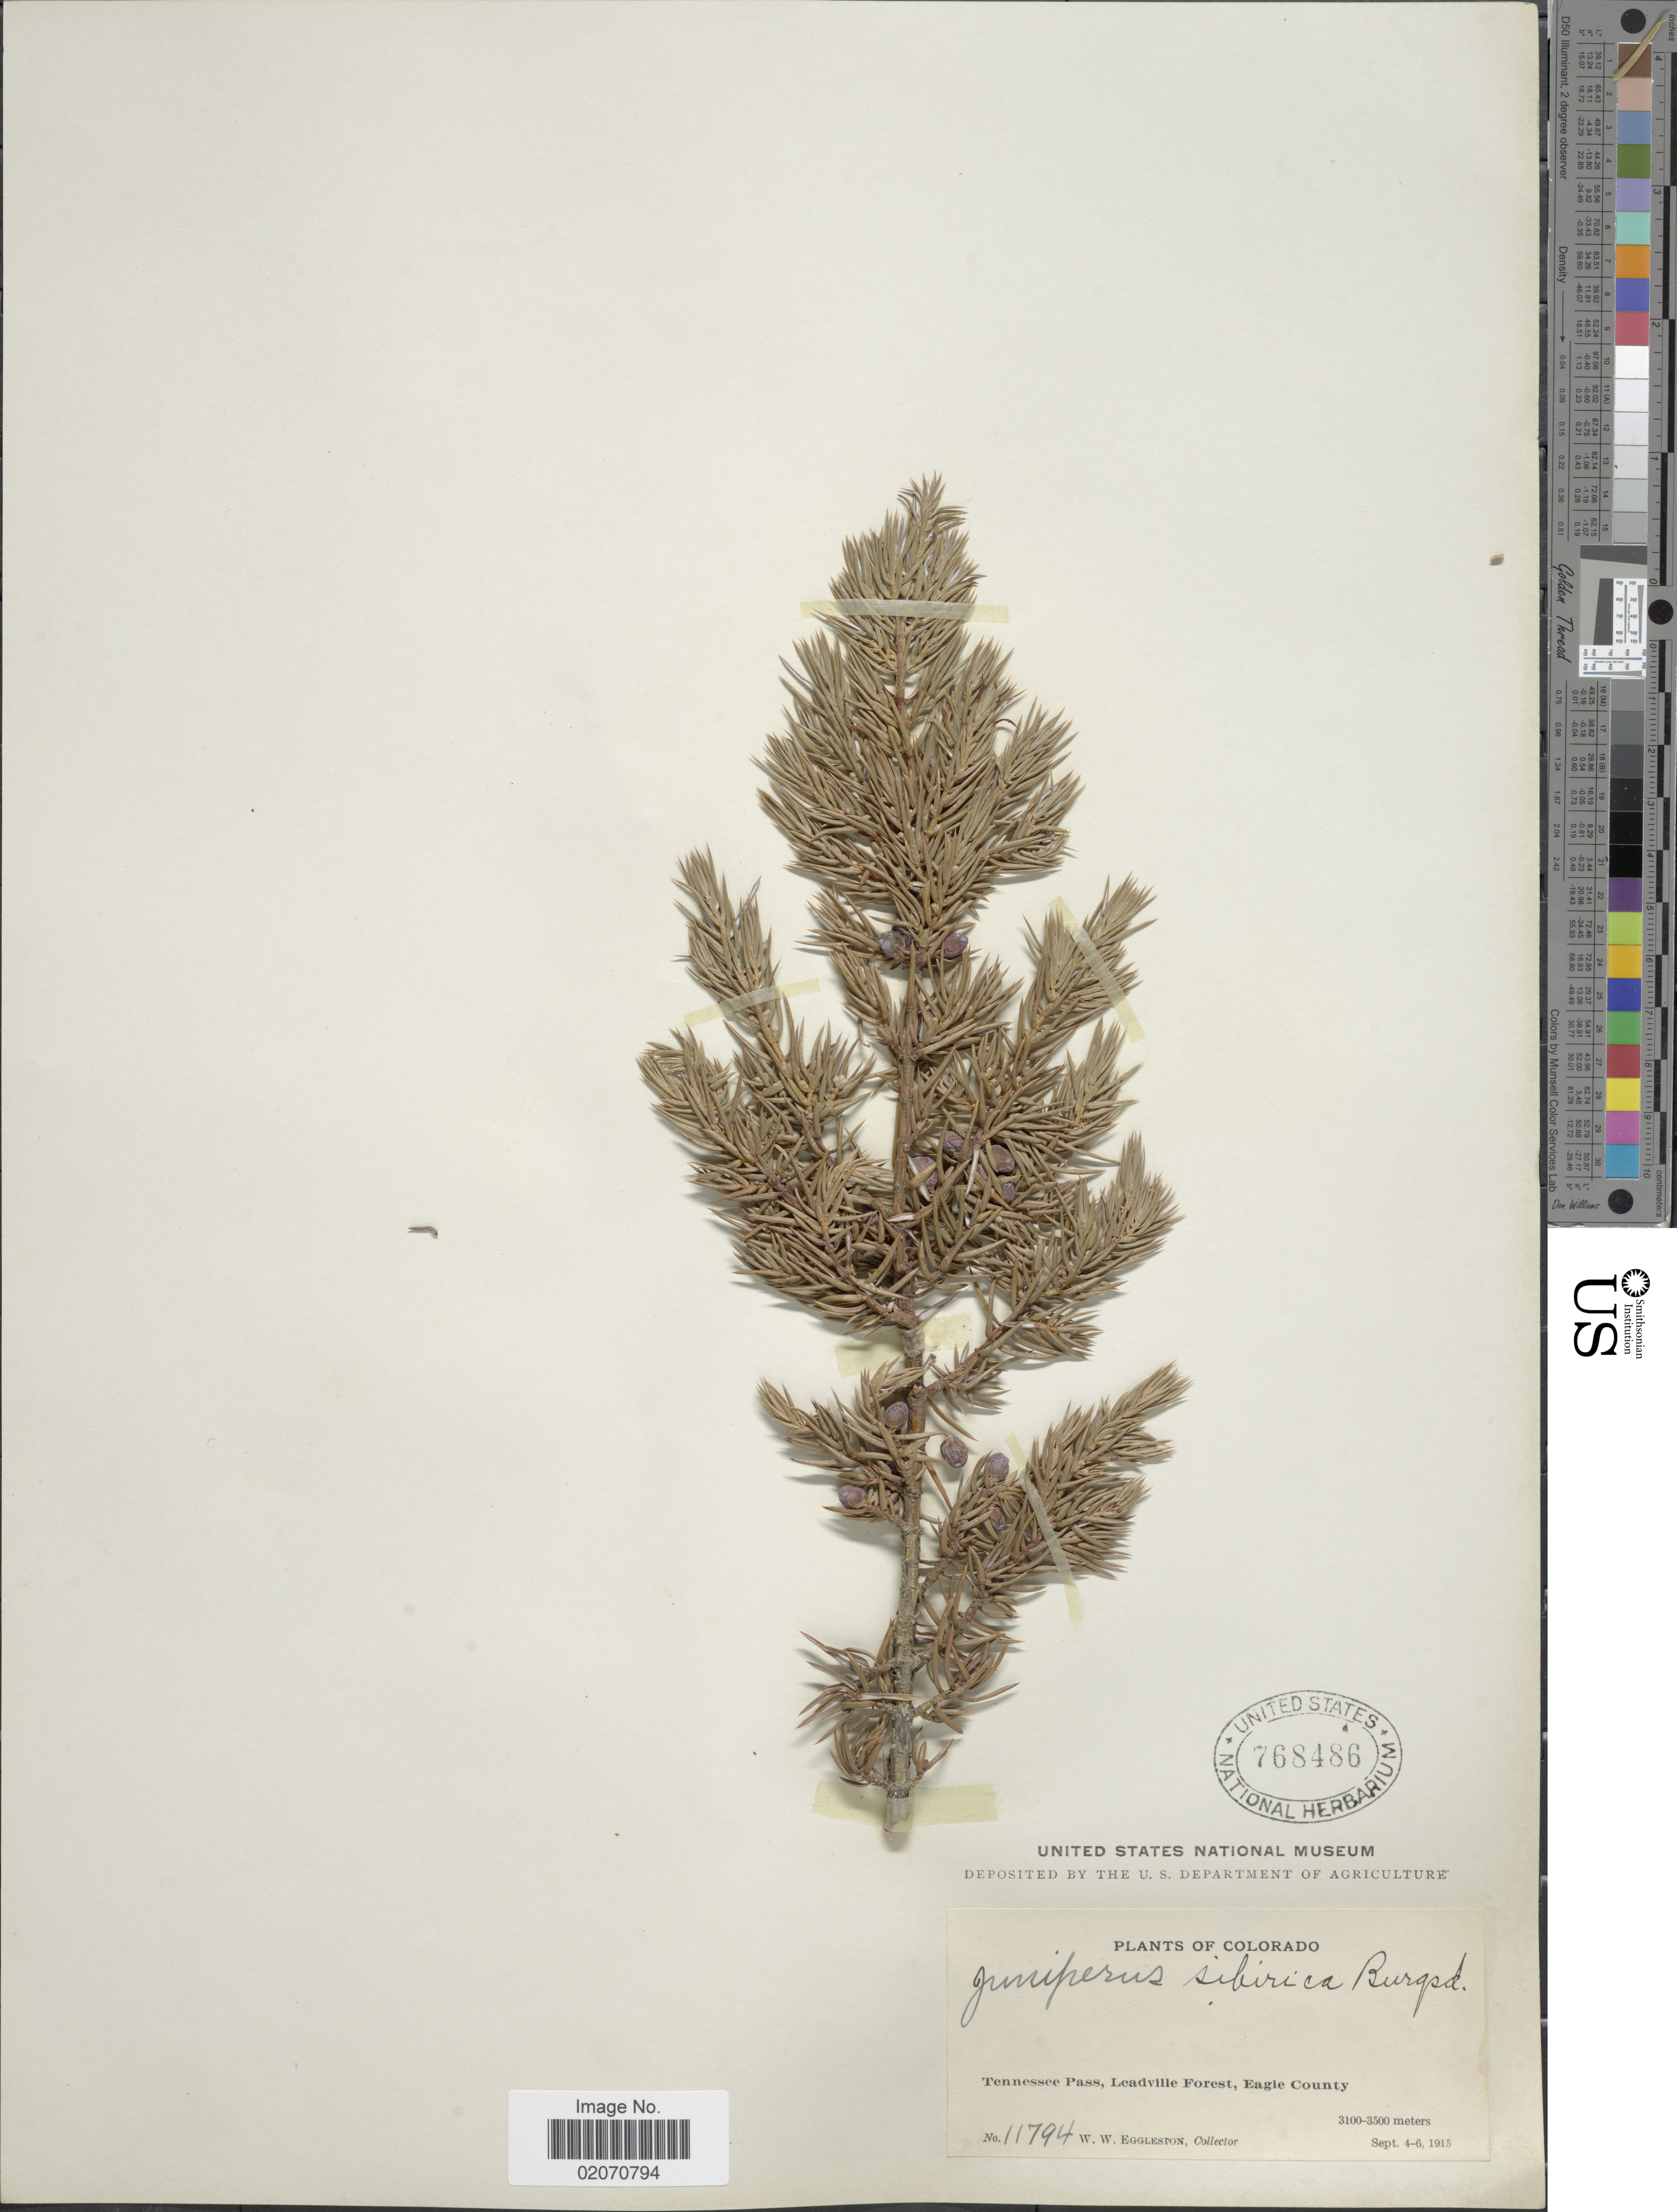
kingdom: Plantae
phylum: Tracheophyta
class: Pinopsida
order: Pinales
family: Cupressaceae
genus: Juniperus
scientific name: Juniperus communis subsp. nana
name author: (Willd.) Syme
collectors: W. W. Eggleston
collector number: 11794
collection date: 1915-09-04/1915-09-06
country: United States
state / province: Colorado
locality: Tennessee Pass, :Leadville Forest, Eagle County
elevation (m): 3100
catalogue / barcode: US 768486